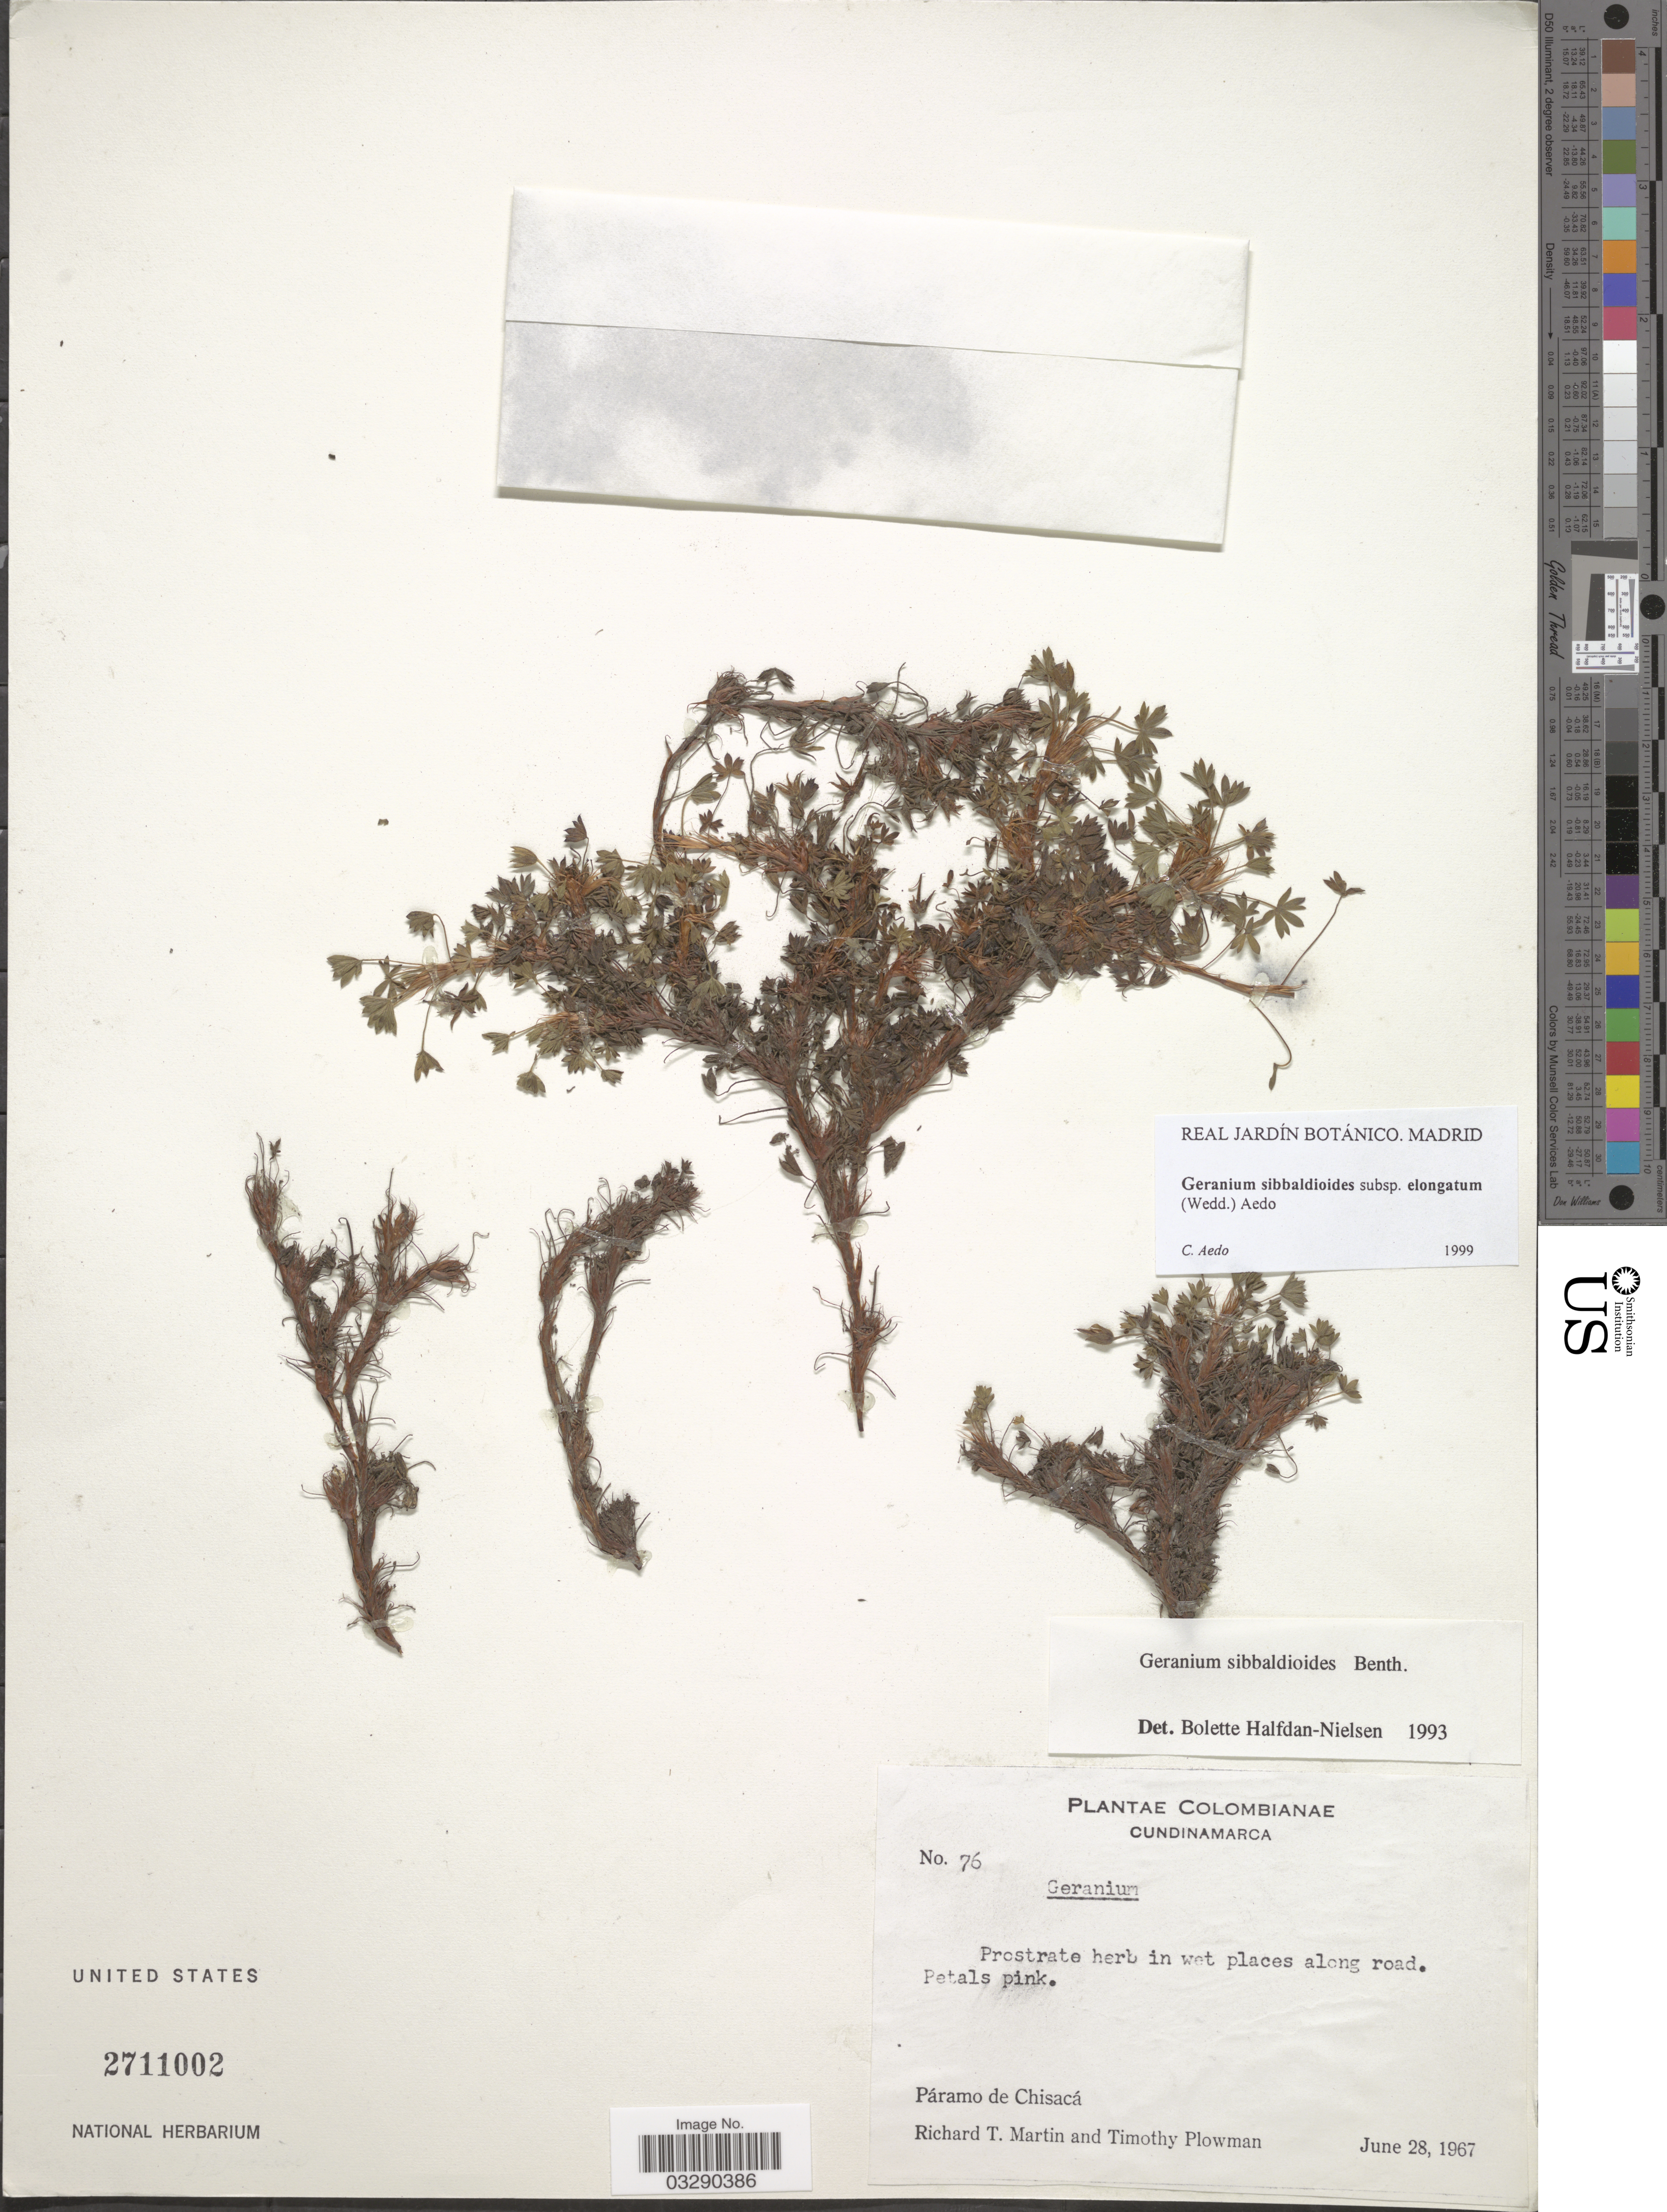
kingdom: Plantae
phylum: Tracheophyta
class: Magnoliopsida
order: Geraniales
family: Geraniaceae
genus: Geranium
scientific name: Geranium sibbaldioides subsp. elongatum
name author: (Wedd.) Aedo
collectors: R. T. Martin & T. Plowman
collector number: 76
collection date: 1967-06-28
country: Colombia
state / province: Cundinamarca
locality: Páramo de Chisacá.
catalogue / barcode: US 2711002